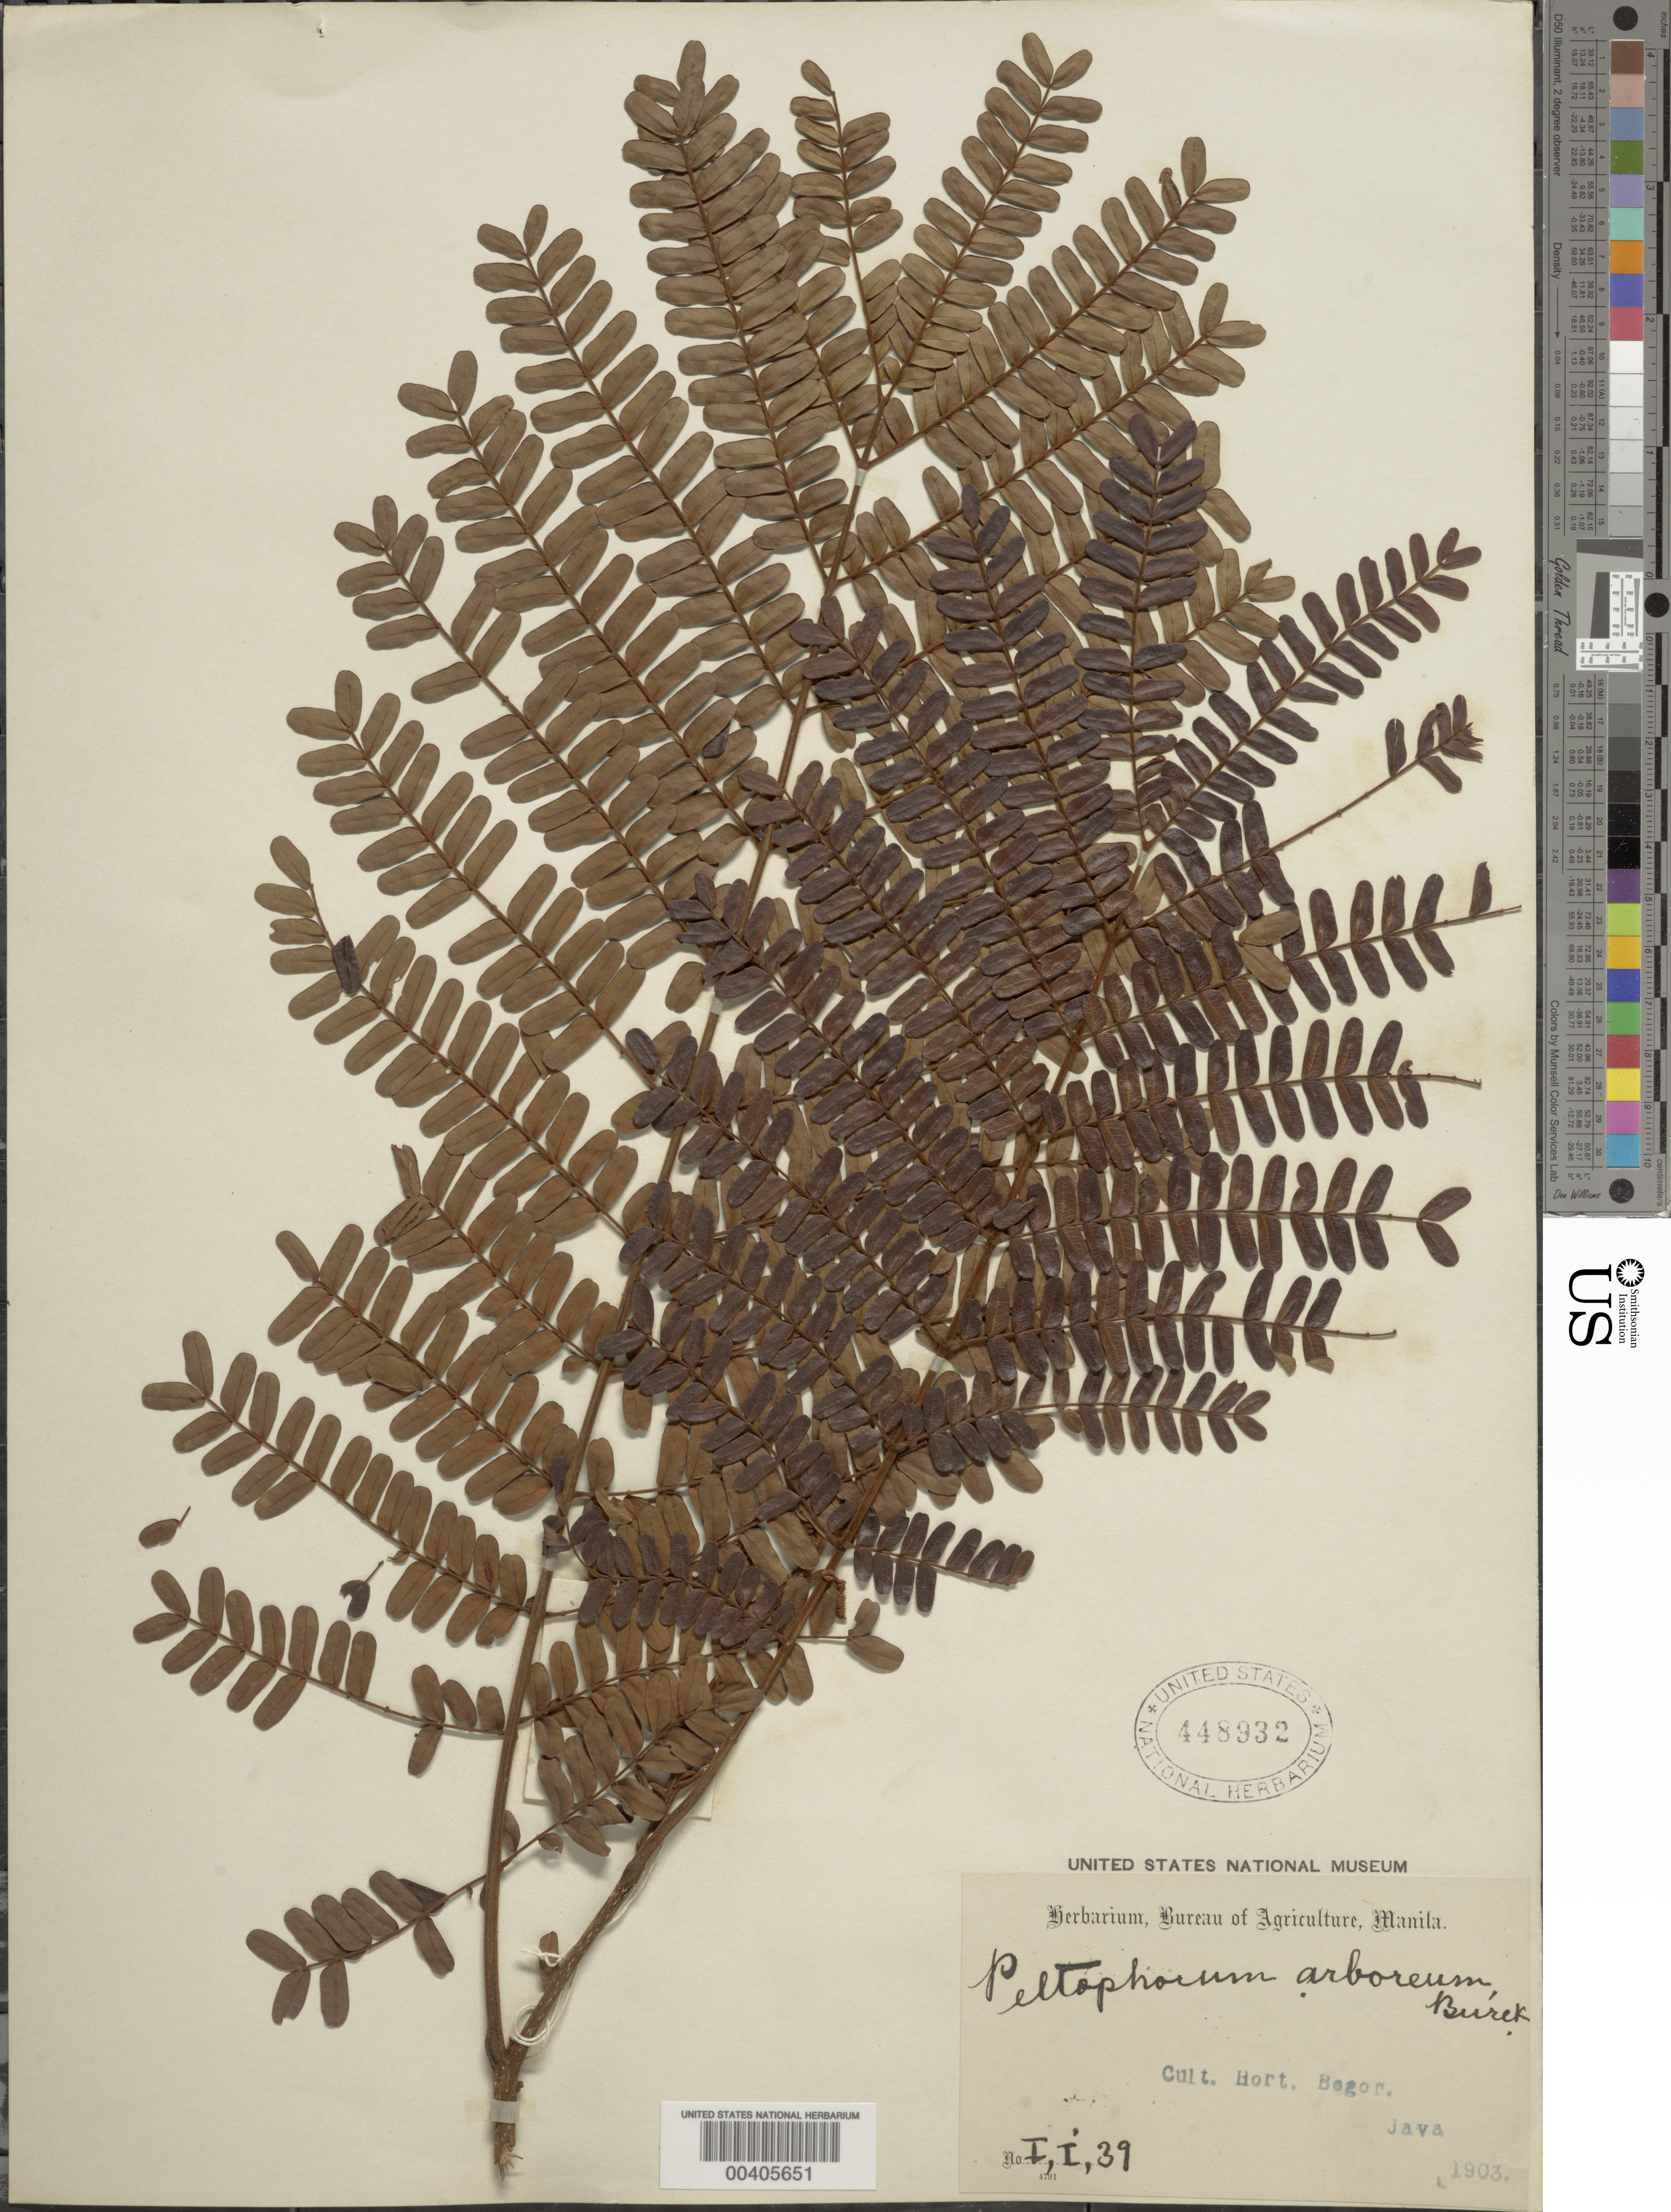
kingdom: Plantae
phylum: Tracheophyta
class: Magnoliopsida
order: Fabales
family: Fabaceae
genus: Peltophorum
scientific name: Peltophorum arboreum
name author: Burck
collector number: I,i,39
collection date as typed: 1903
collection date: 1903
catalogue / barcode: US 448932